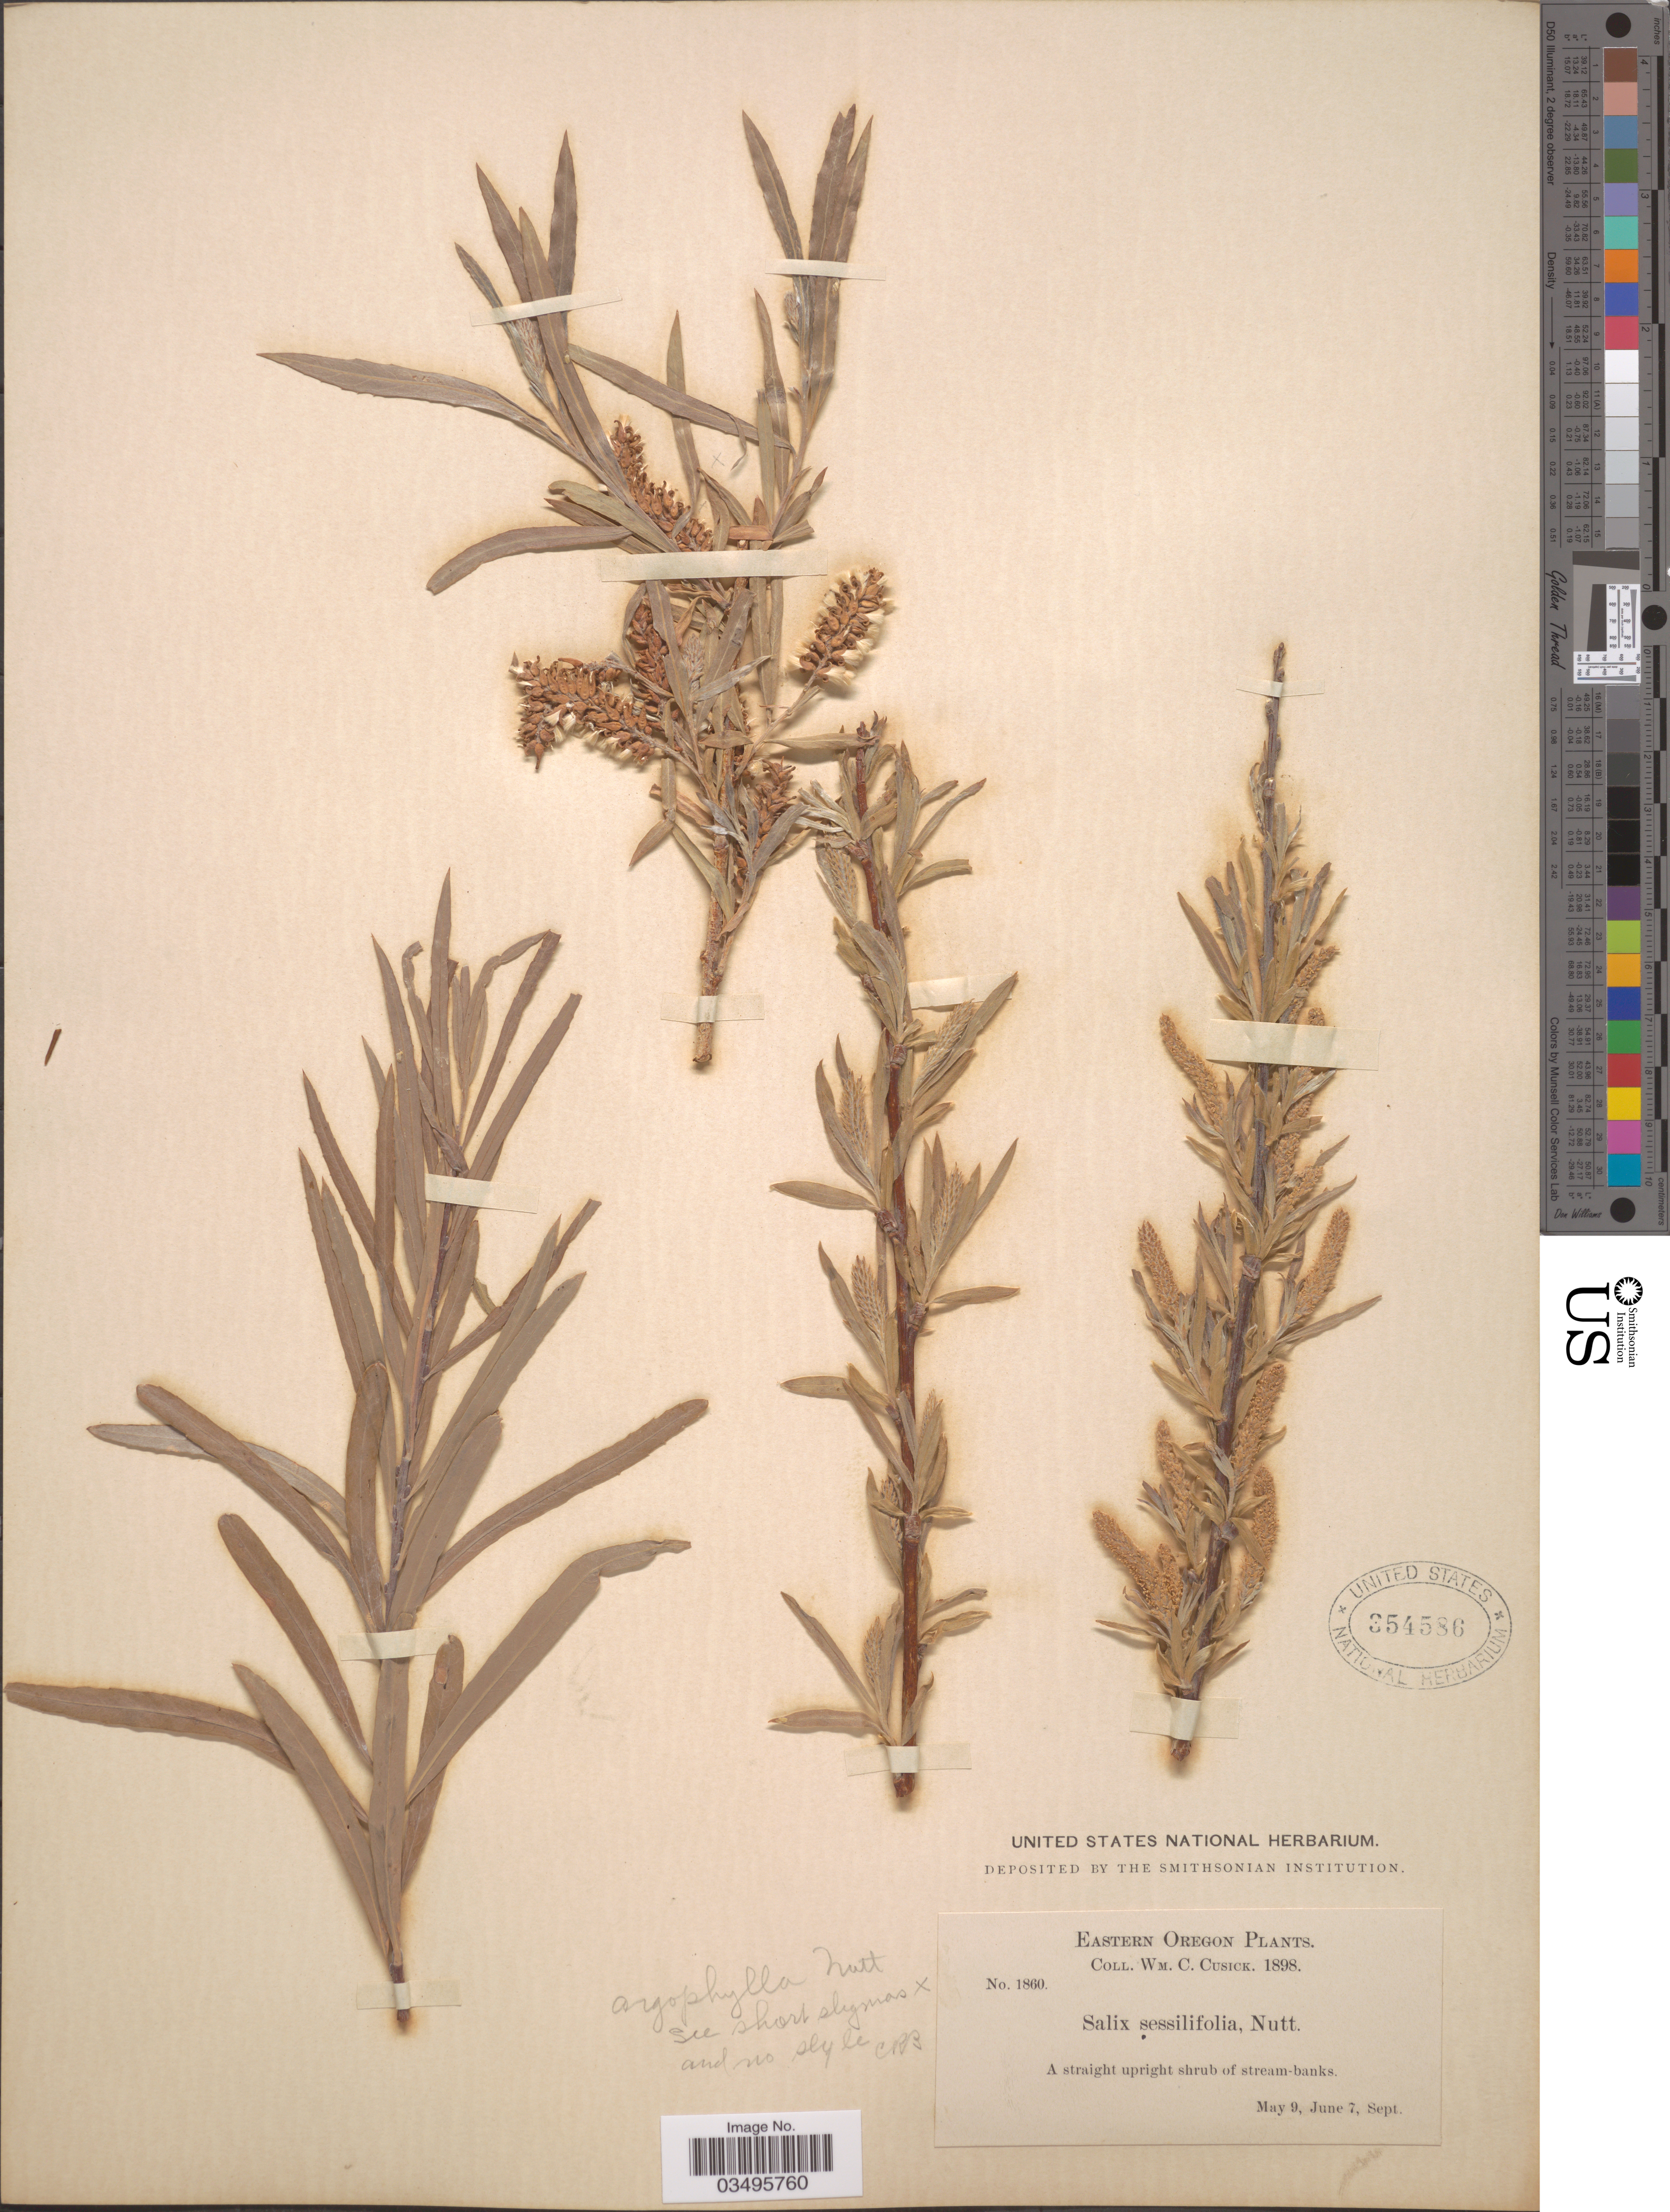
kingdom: Plantae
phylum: Tracheophyta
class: Magnoliopsida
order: Malpighiales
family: Salicaceae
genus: Salix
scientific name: Salix argophylla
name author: Nutt.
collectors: W. C. Cusick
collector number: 1860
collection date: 1898-05-09/1898-09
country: United States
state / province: Oregon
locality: Eastern Oregon.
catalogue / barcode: US 354586